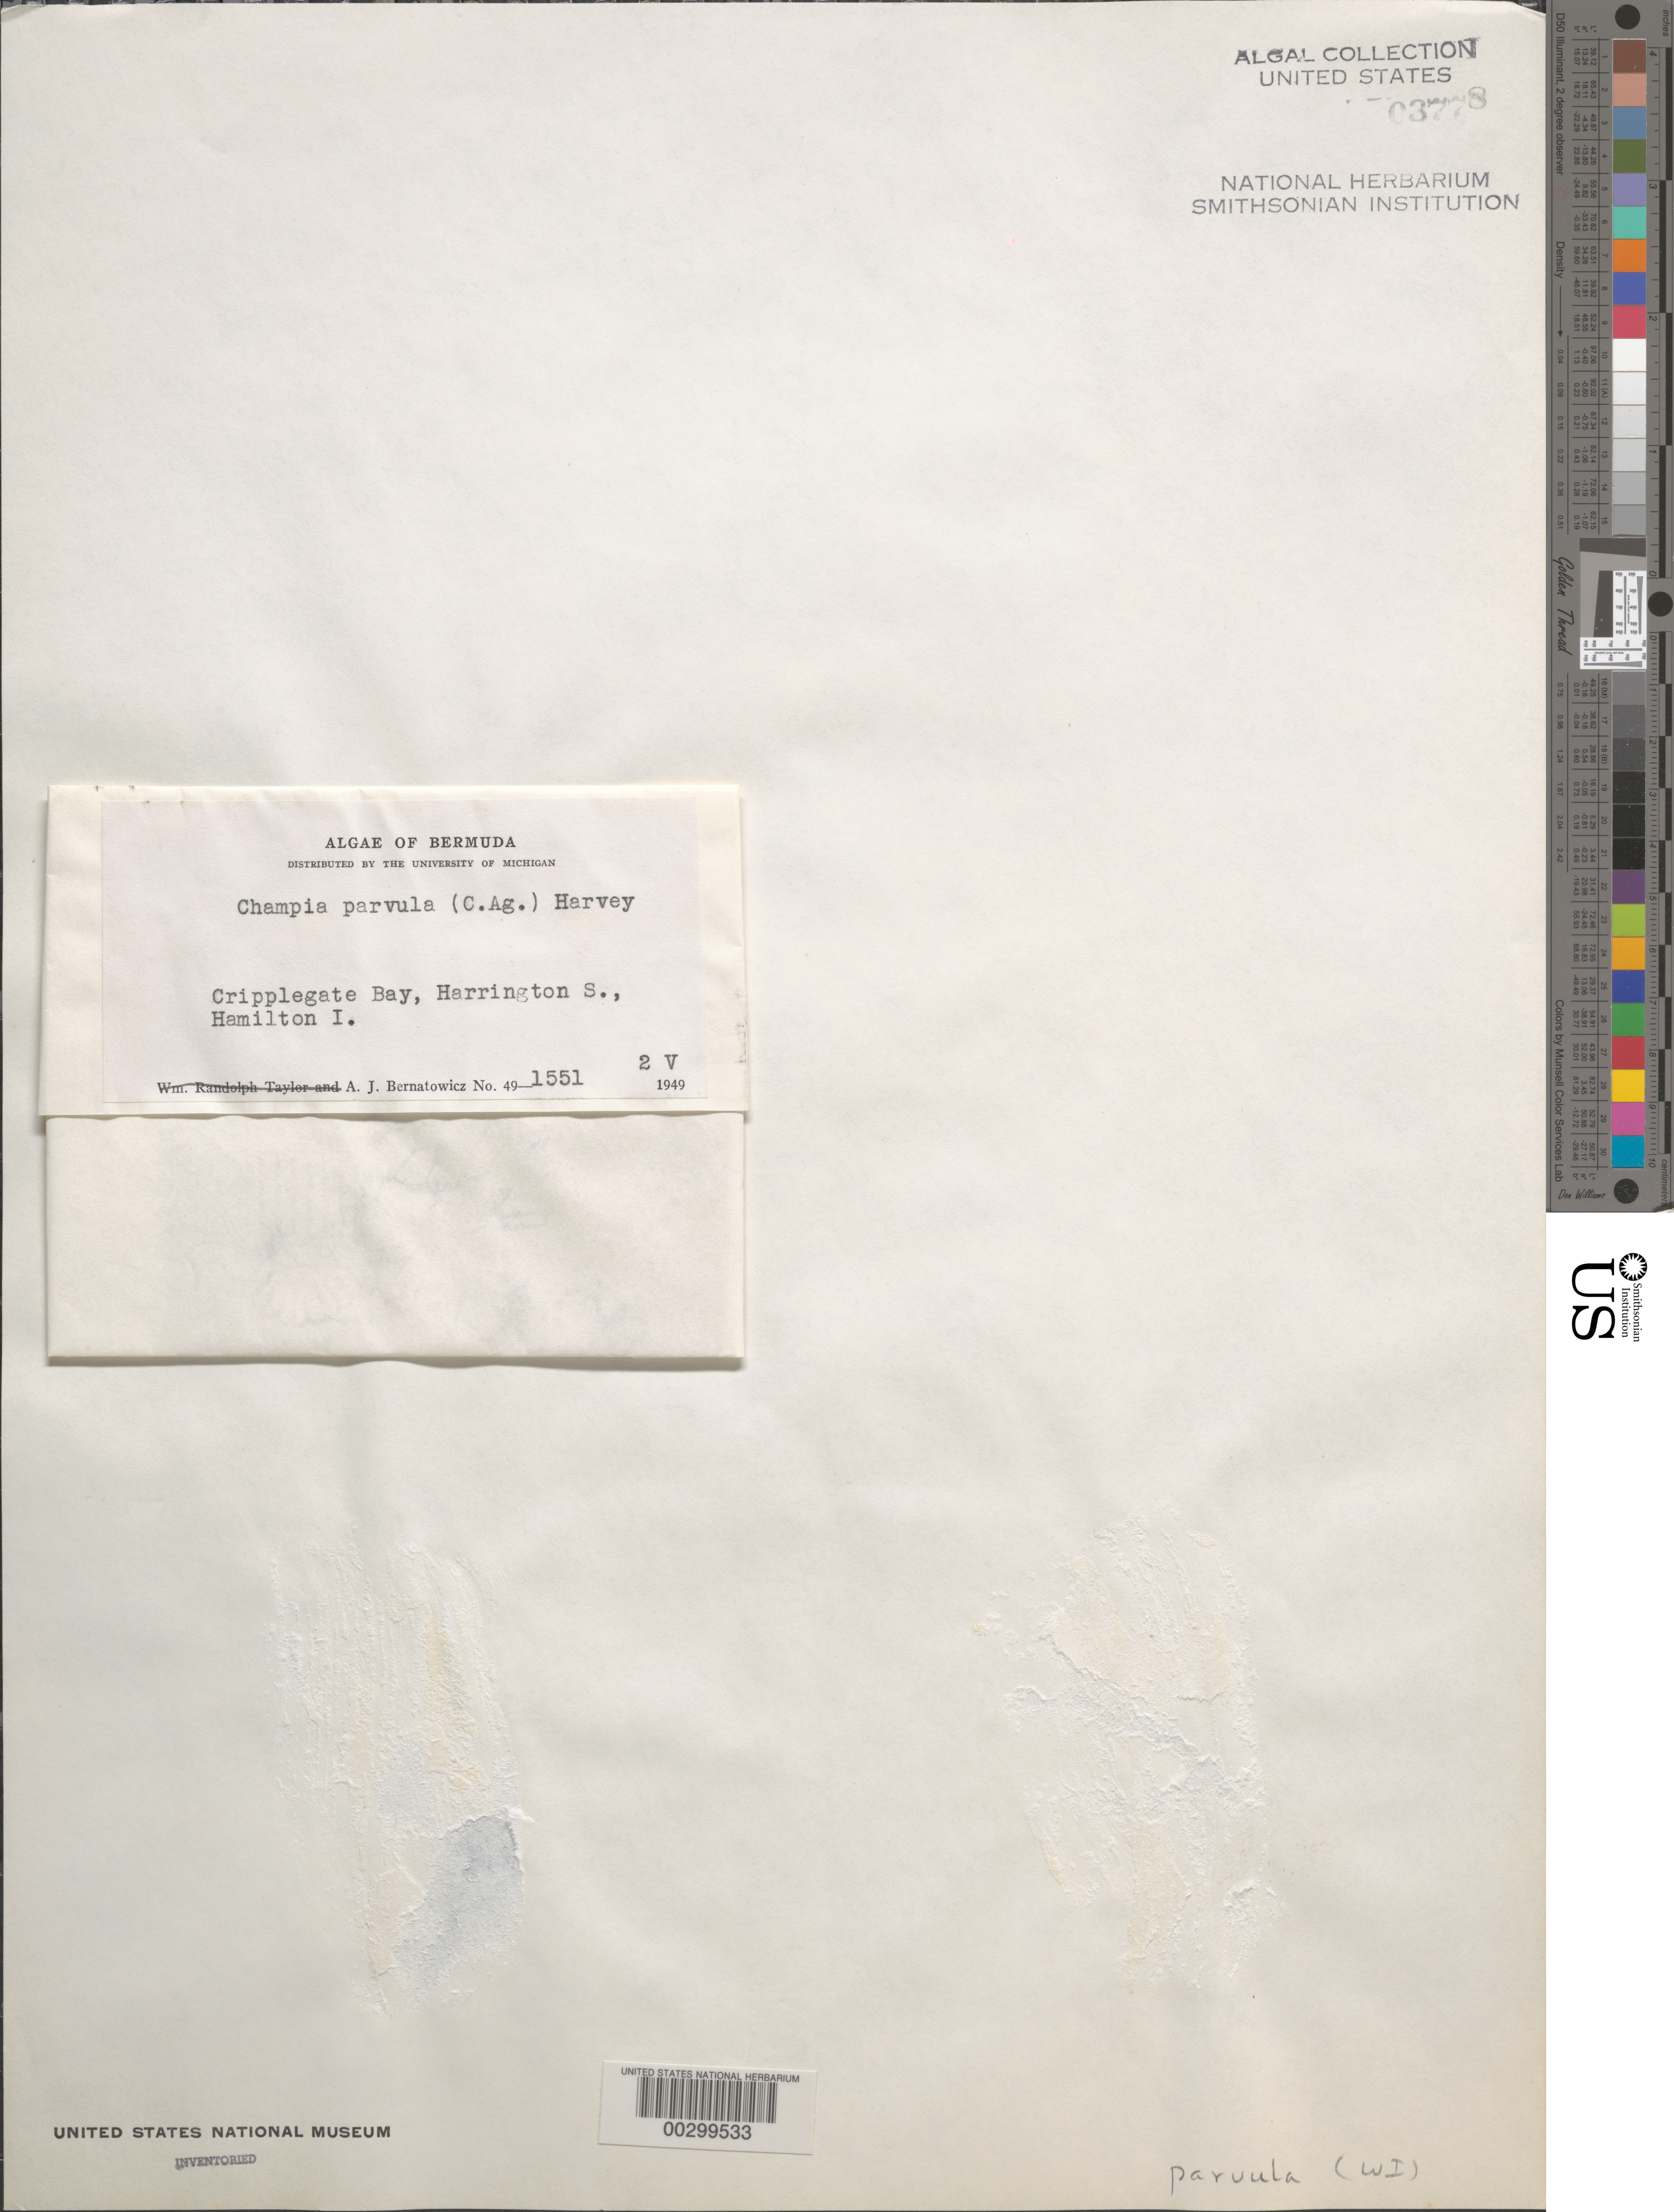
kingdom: Plantae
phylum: Rhodophyta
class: Florideophyceae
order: Rhodymeniales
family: Champiaceae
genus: Champia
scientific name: Champia parvula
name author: (C. Agardh) Harv.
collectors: A. Bernatowicz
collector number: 49-1551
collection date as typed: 02 May 1949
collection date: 1949-05-02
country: Bermuda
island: Bermuda Island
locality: Cripplegate Bay, Harrington Sound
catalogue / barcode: US 3778